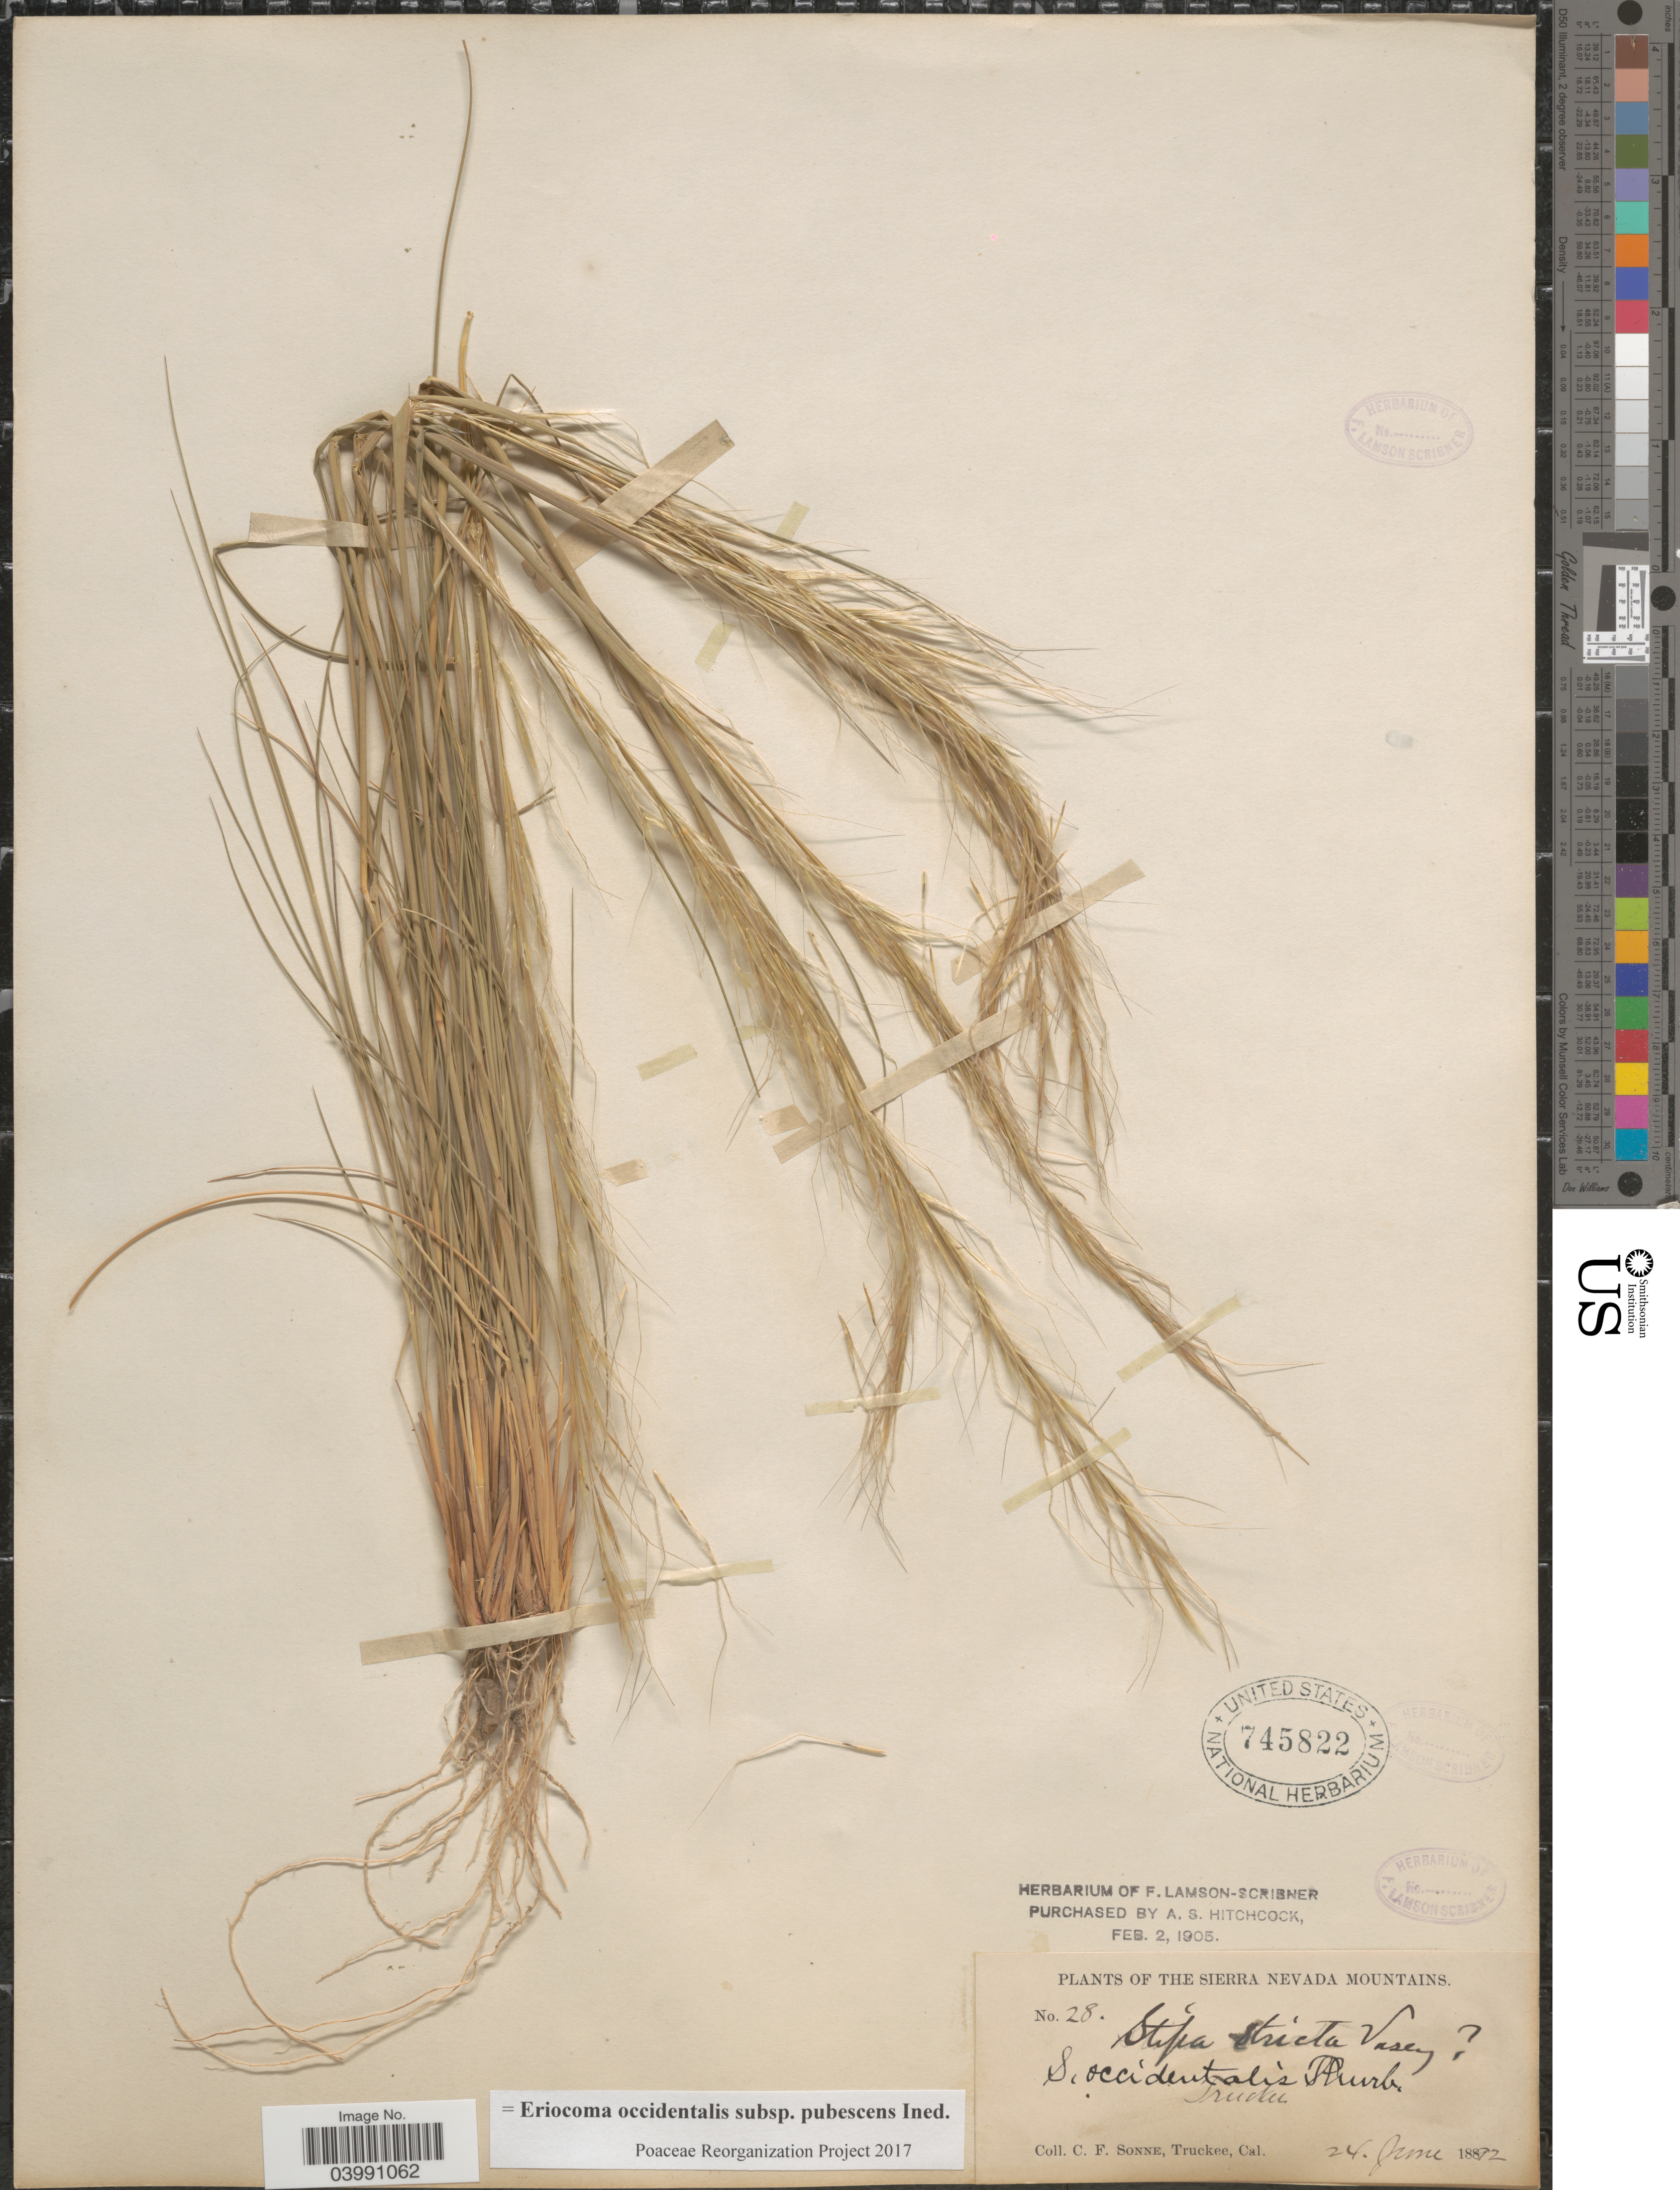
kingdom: Plantae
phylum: Tracheophyta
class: Liliopsida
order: Poales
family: Poaceae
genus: Eriocoma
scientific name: Eriocoma occidentalis subsp. pubescens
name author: (Vasey) Romasch.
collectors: C. Sonne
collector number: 28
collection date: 1892-06-24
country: United States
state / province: California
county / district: Nevada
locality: Sierra Nevada Mountains. Truckee.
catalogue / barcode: US 745822